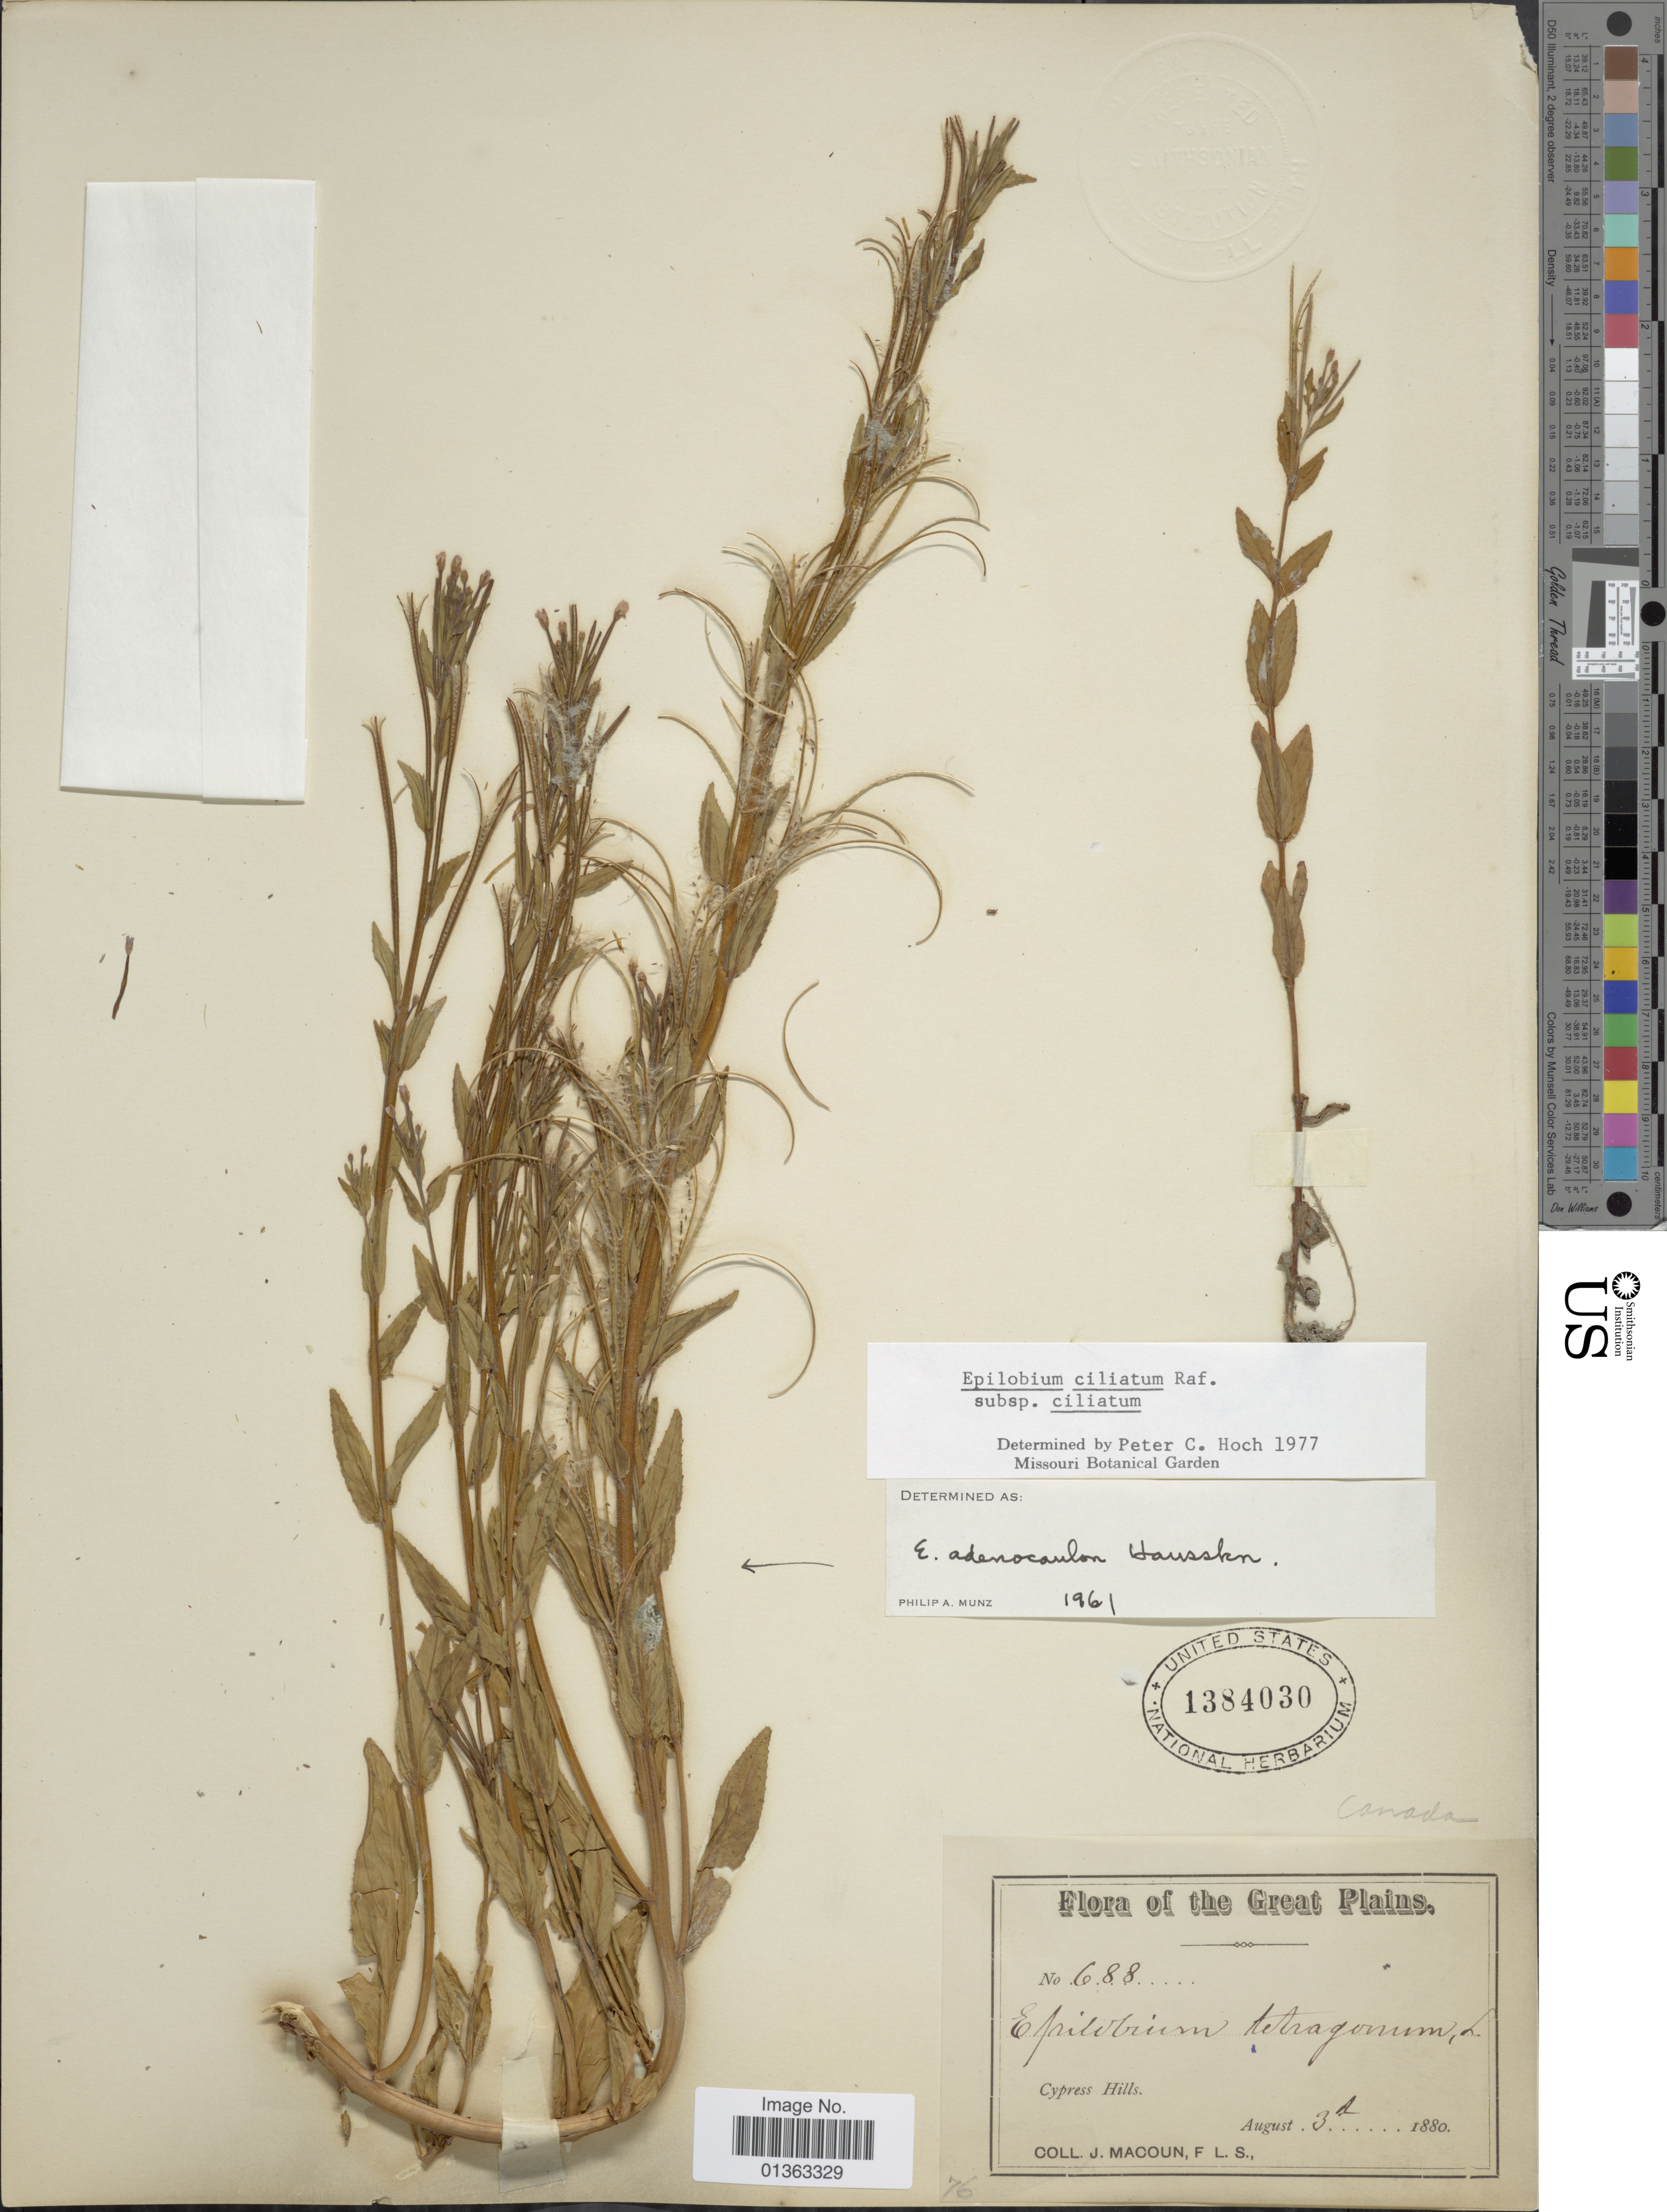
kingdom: Plantae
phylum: Tracheophyta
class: Magnoliopsida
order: Myrtales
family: Onagraceae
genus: Epilobium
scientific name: Epilobium ciliatum subsp. ciliatum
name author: Raf.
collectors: J. Macoun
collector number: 688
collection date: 1880-08-03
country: Canada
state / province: Northwest Territories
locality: Great Plains. Cypress Hills.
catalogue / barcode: US 1384030